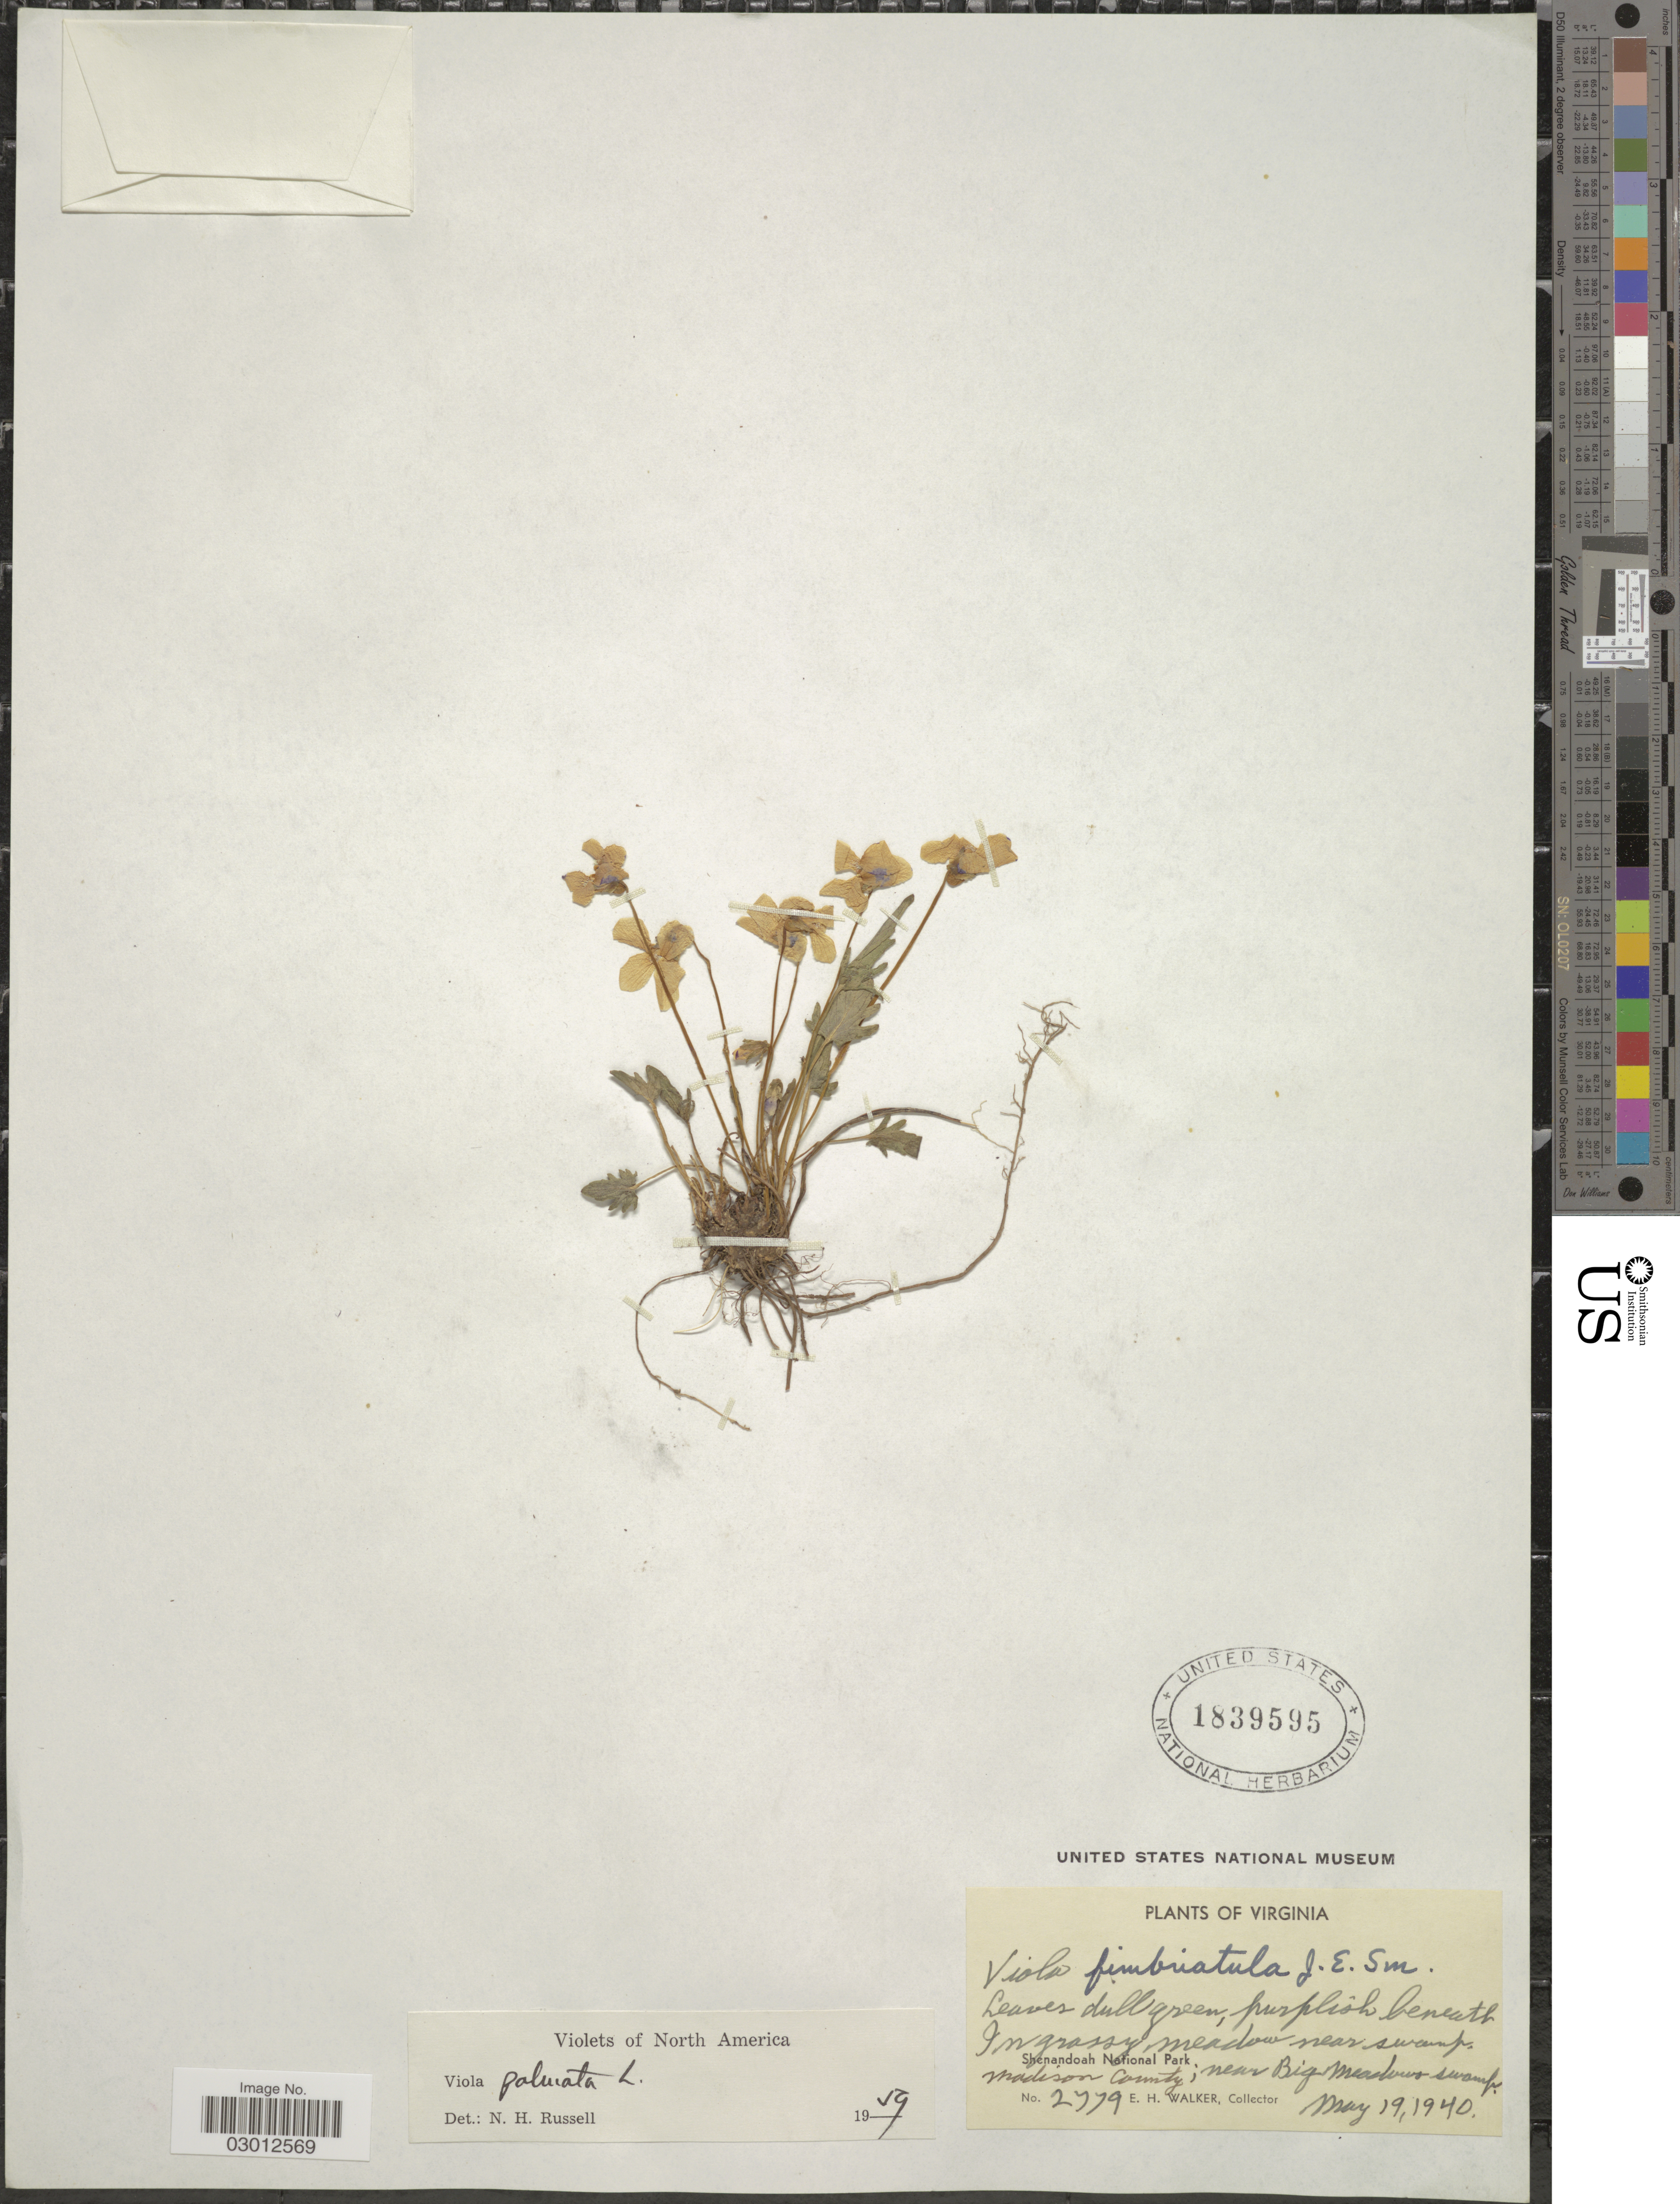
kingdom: Plantae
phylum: Tracheophyta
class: Magnoliopsida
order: Malpighiales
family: Violaceae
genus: Viola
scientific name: Viola palmata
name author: L.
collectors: E. H. Walker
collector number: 2779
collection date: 1940-05-19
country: United States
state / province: Virginia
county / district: Madison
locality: Shenandoah National Park, Madison County; near Big Meadow swamp.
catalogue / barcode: US 1839595